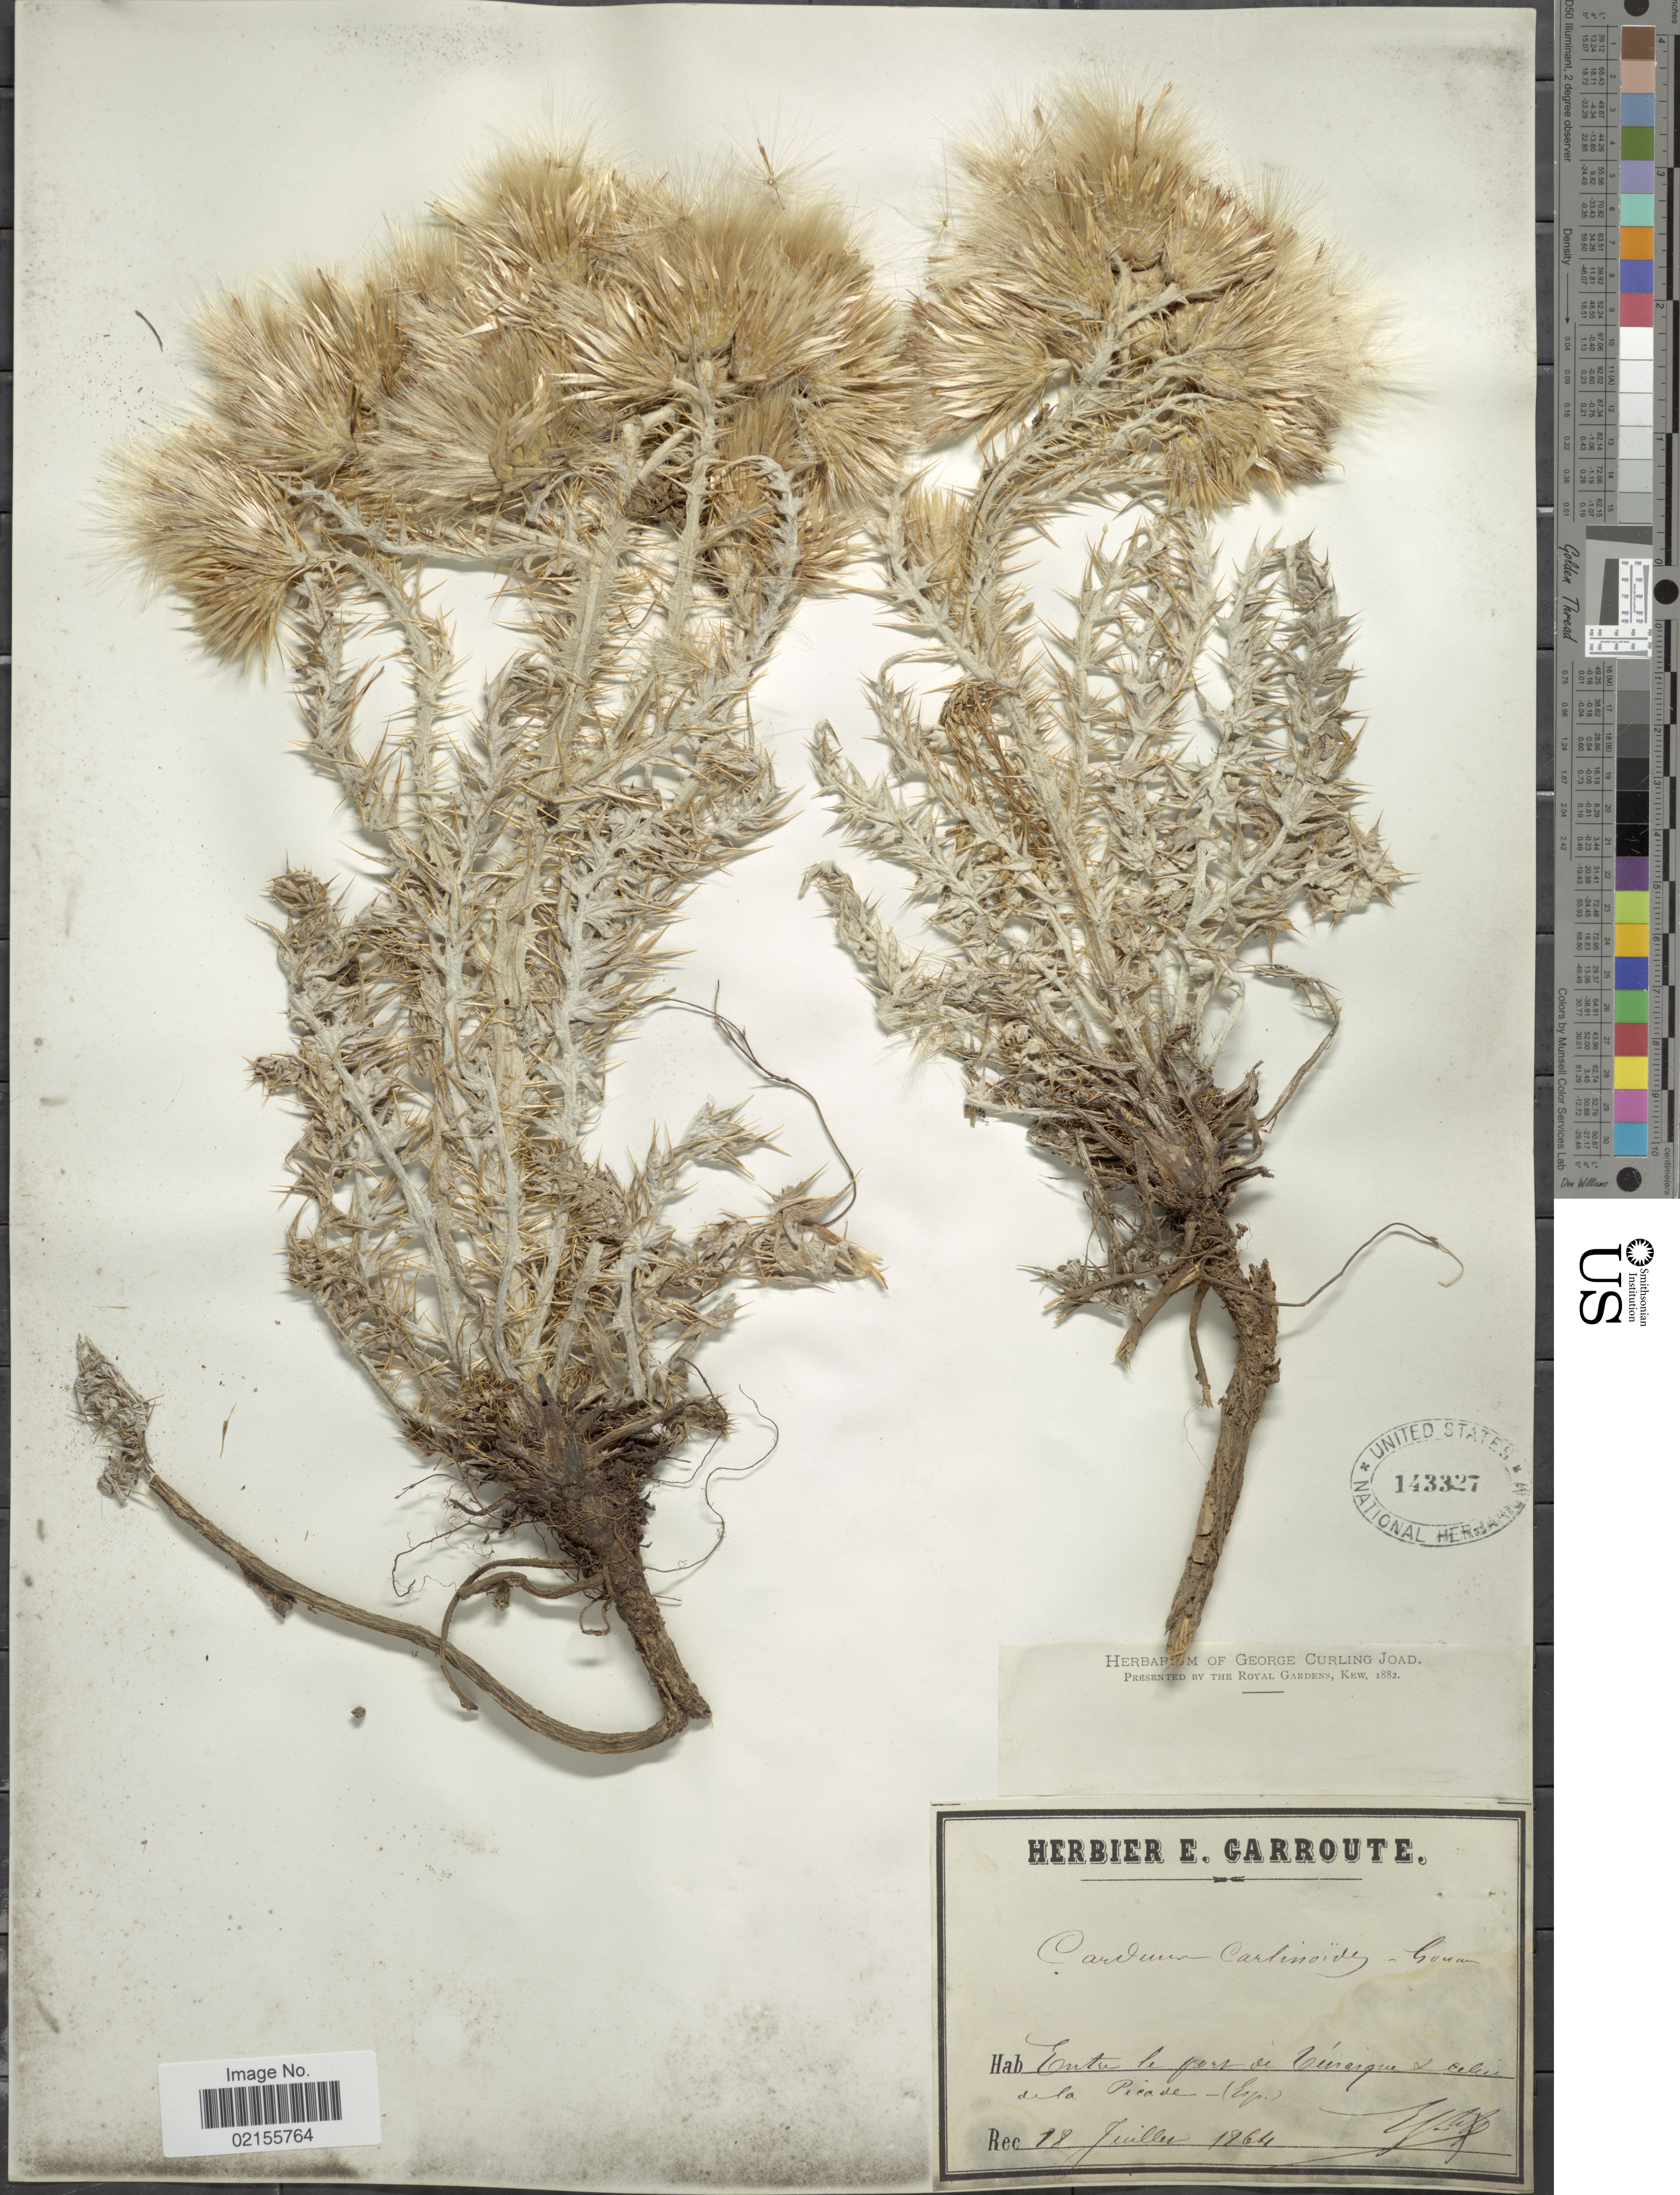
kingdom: Plantae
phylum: Tracheophyta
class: Magnoliopsida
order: Asterales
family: Asteraceae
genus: Carduus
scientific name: Carduus carlinoides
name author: Gouan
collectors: E. Garroute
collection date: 1864-07-18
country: Spain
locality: Entre le pers de [illegible text] del la Picade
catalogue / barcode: US 143327